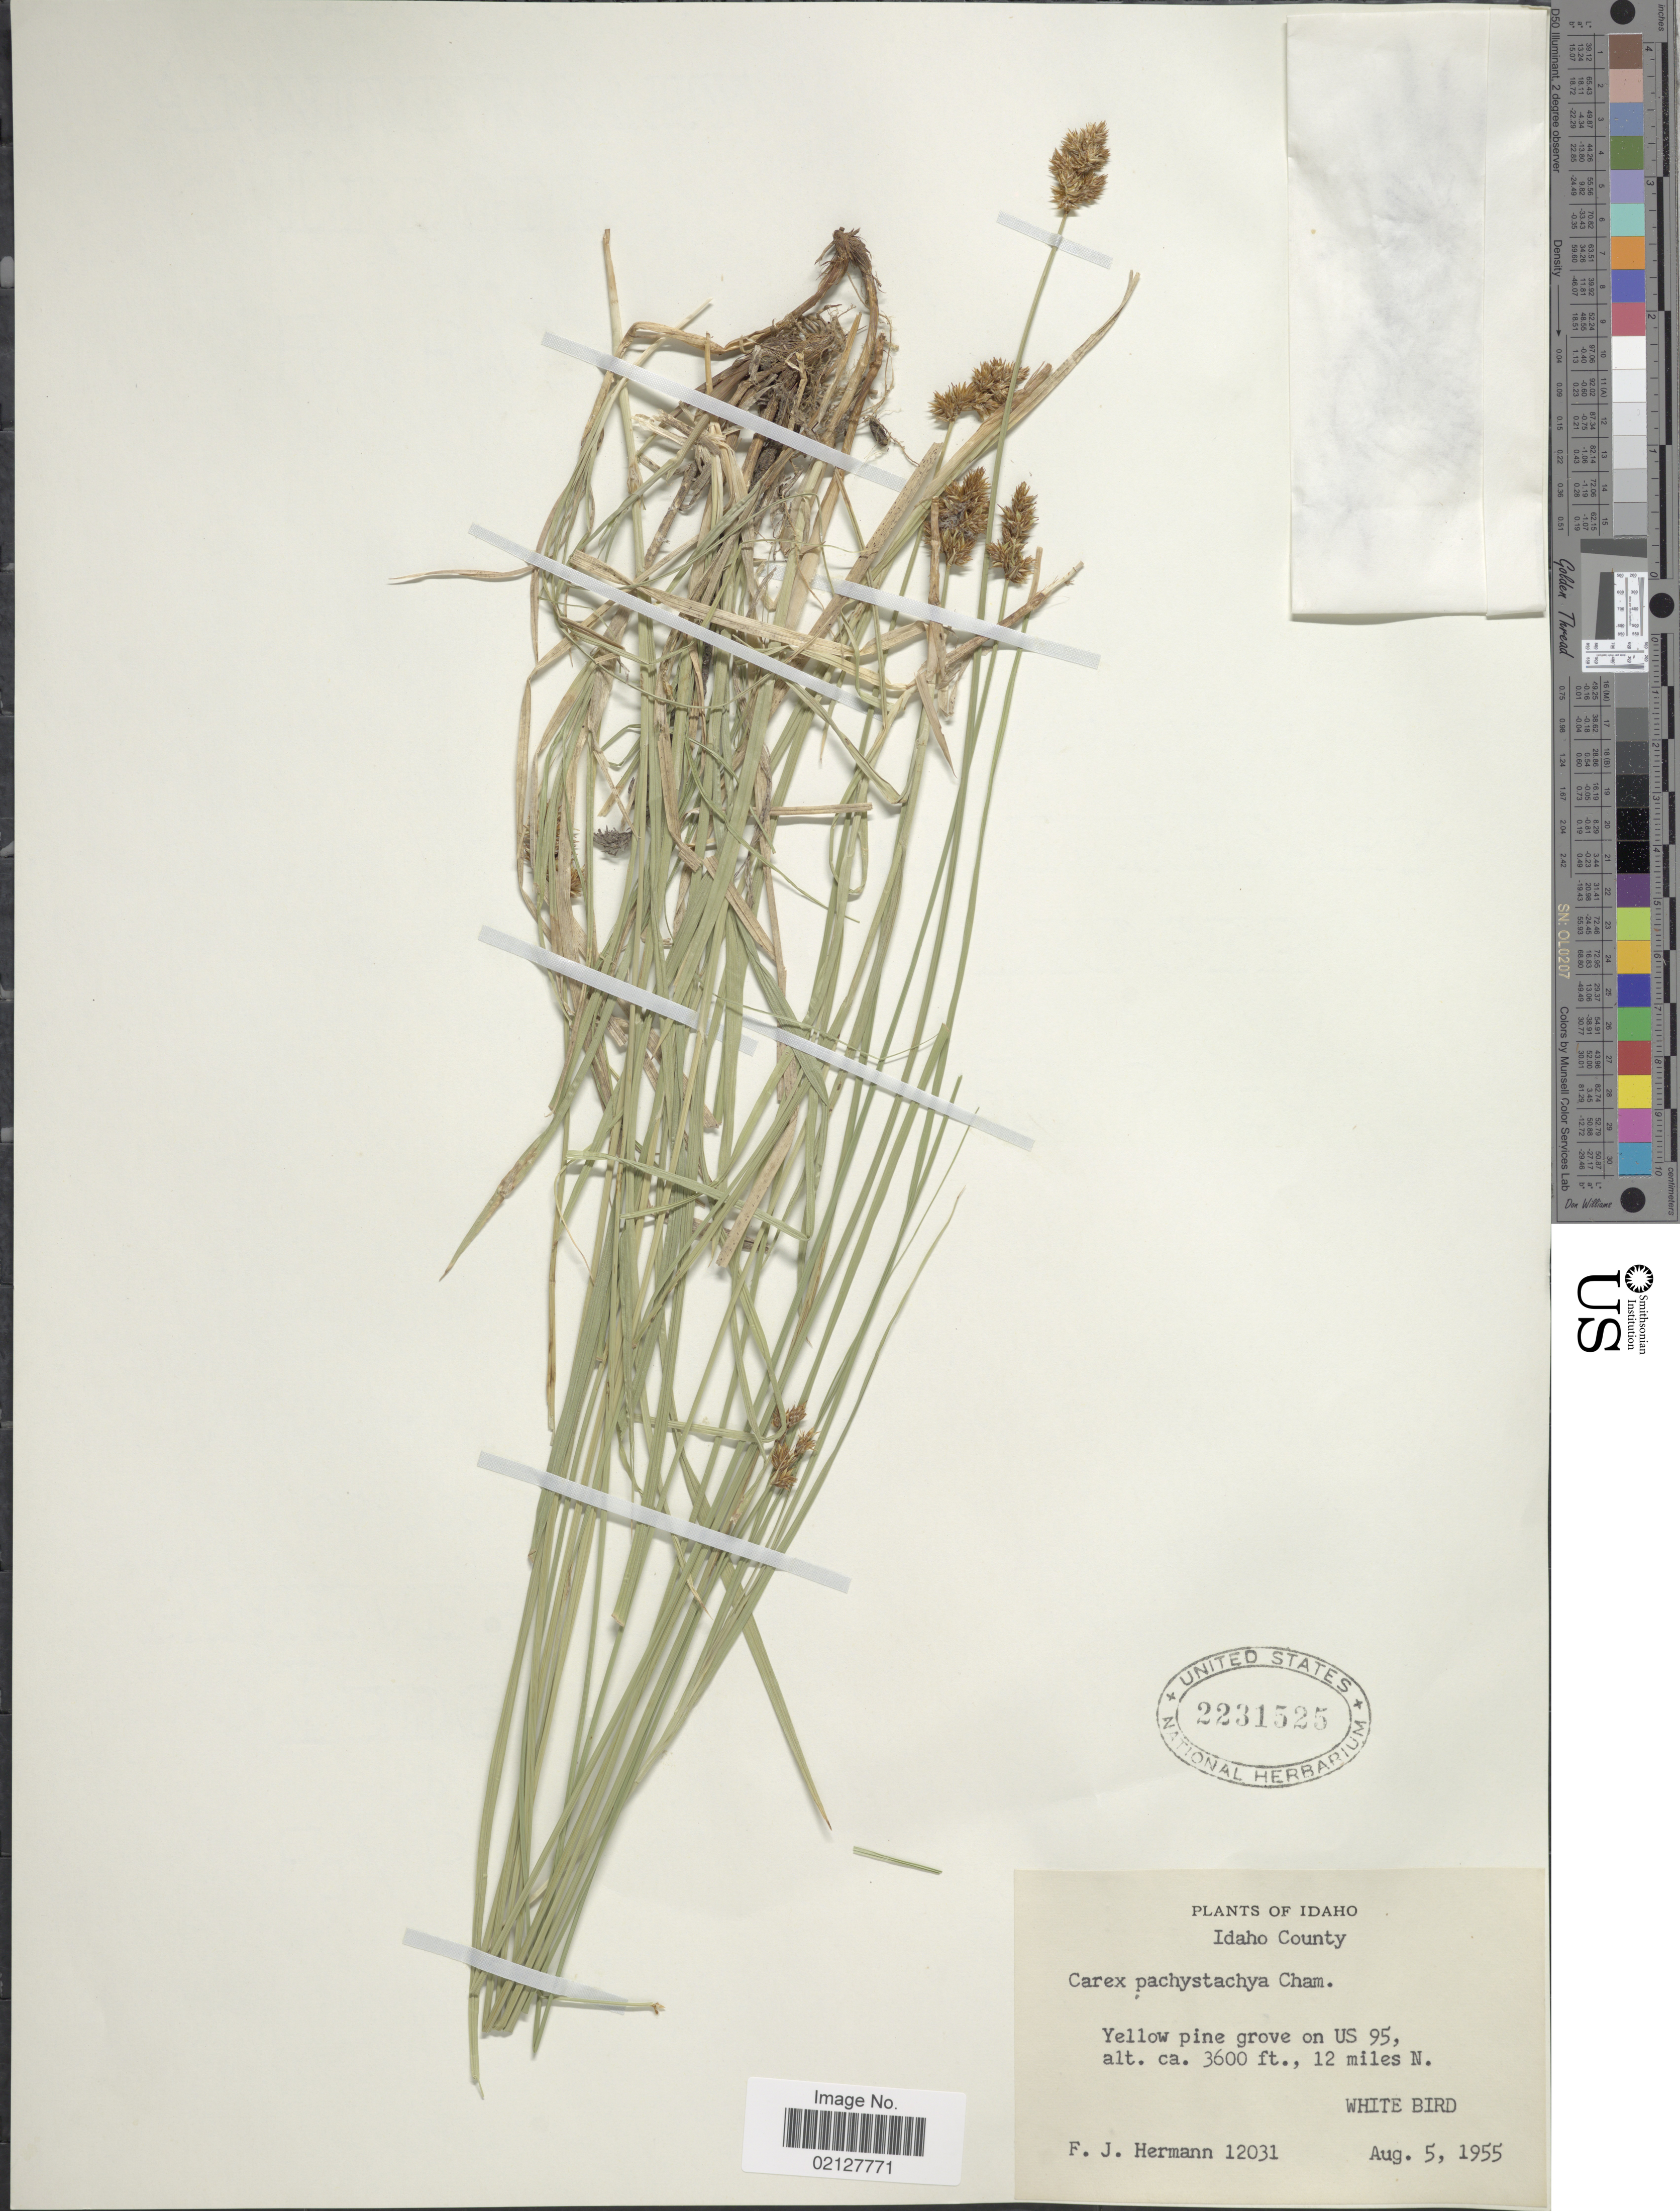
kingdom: Plantae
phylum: Tracheophyta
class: Liliopsida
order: Poales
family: Cyperaceae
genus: Carex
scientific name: Carex pachystachya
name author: Cham. ex Steud.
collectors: F. J. Hermann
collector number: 12031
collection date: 1955-08-05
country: United States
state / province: Idaho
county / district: Idaho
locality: Yellow pine grove on US 95, 12 miles N. White Bird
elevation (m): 1097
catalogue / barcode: US 2231525